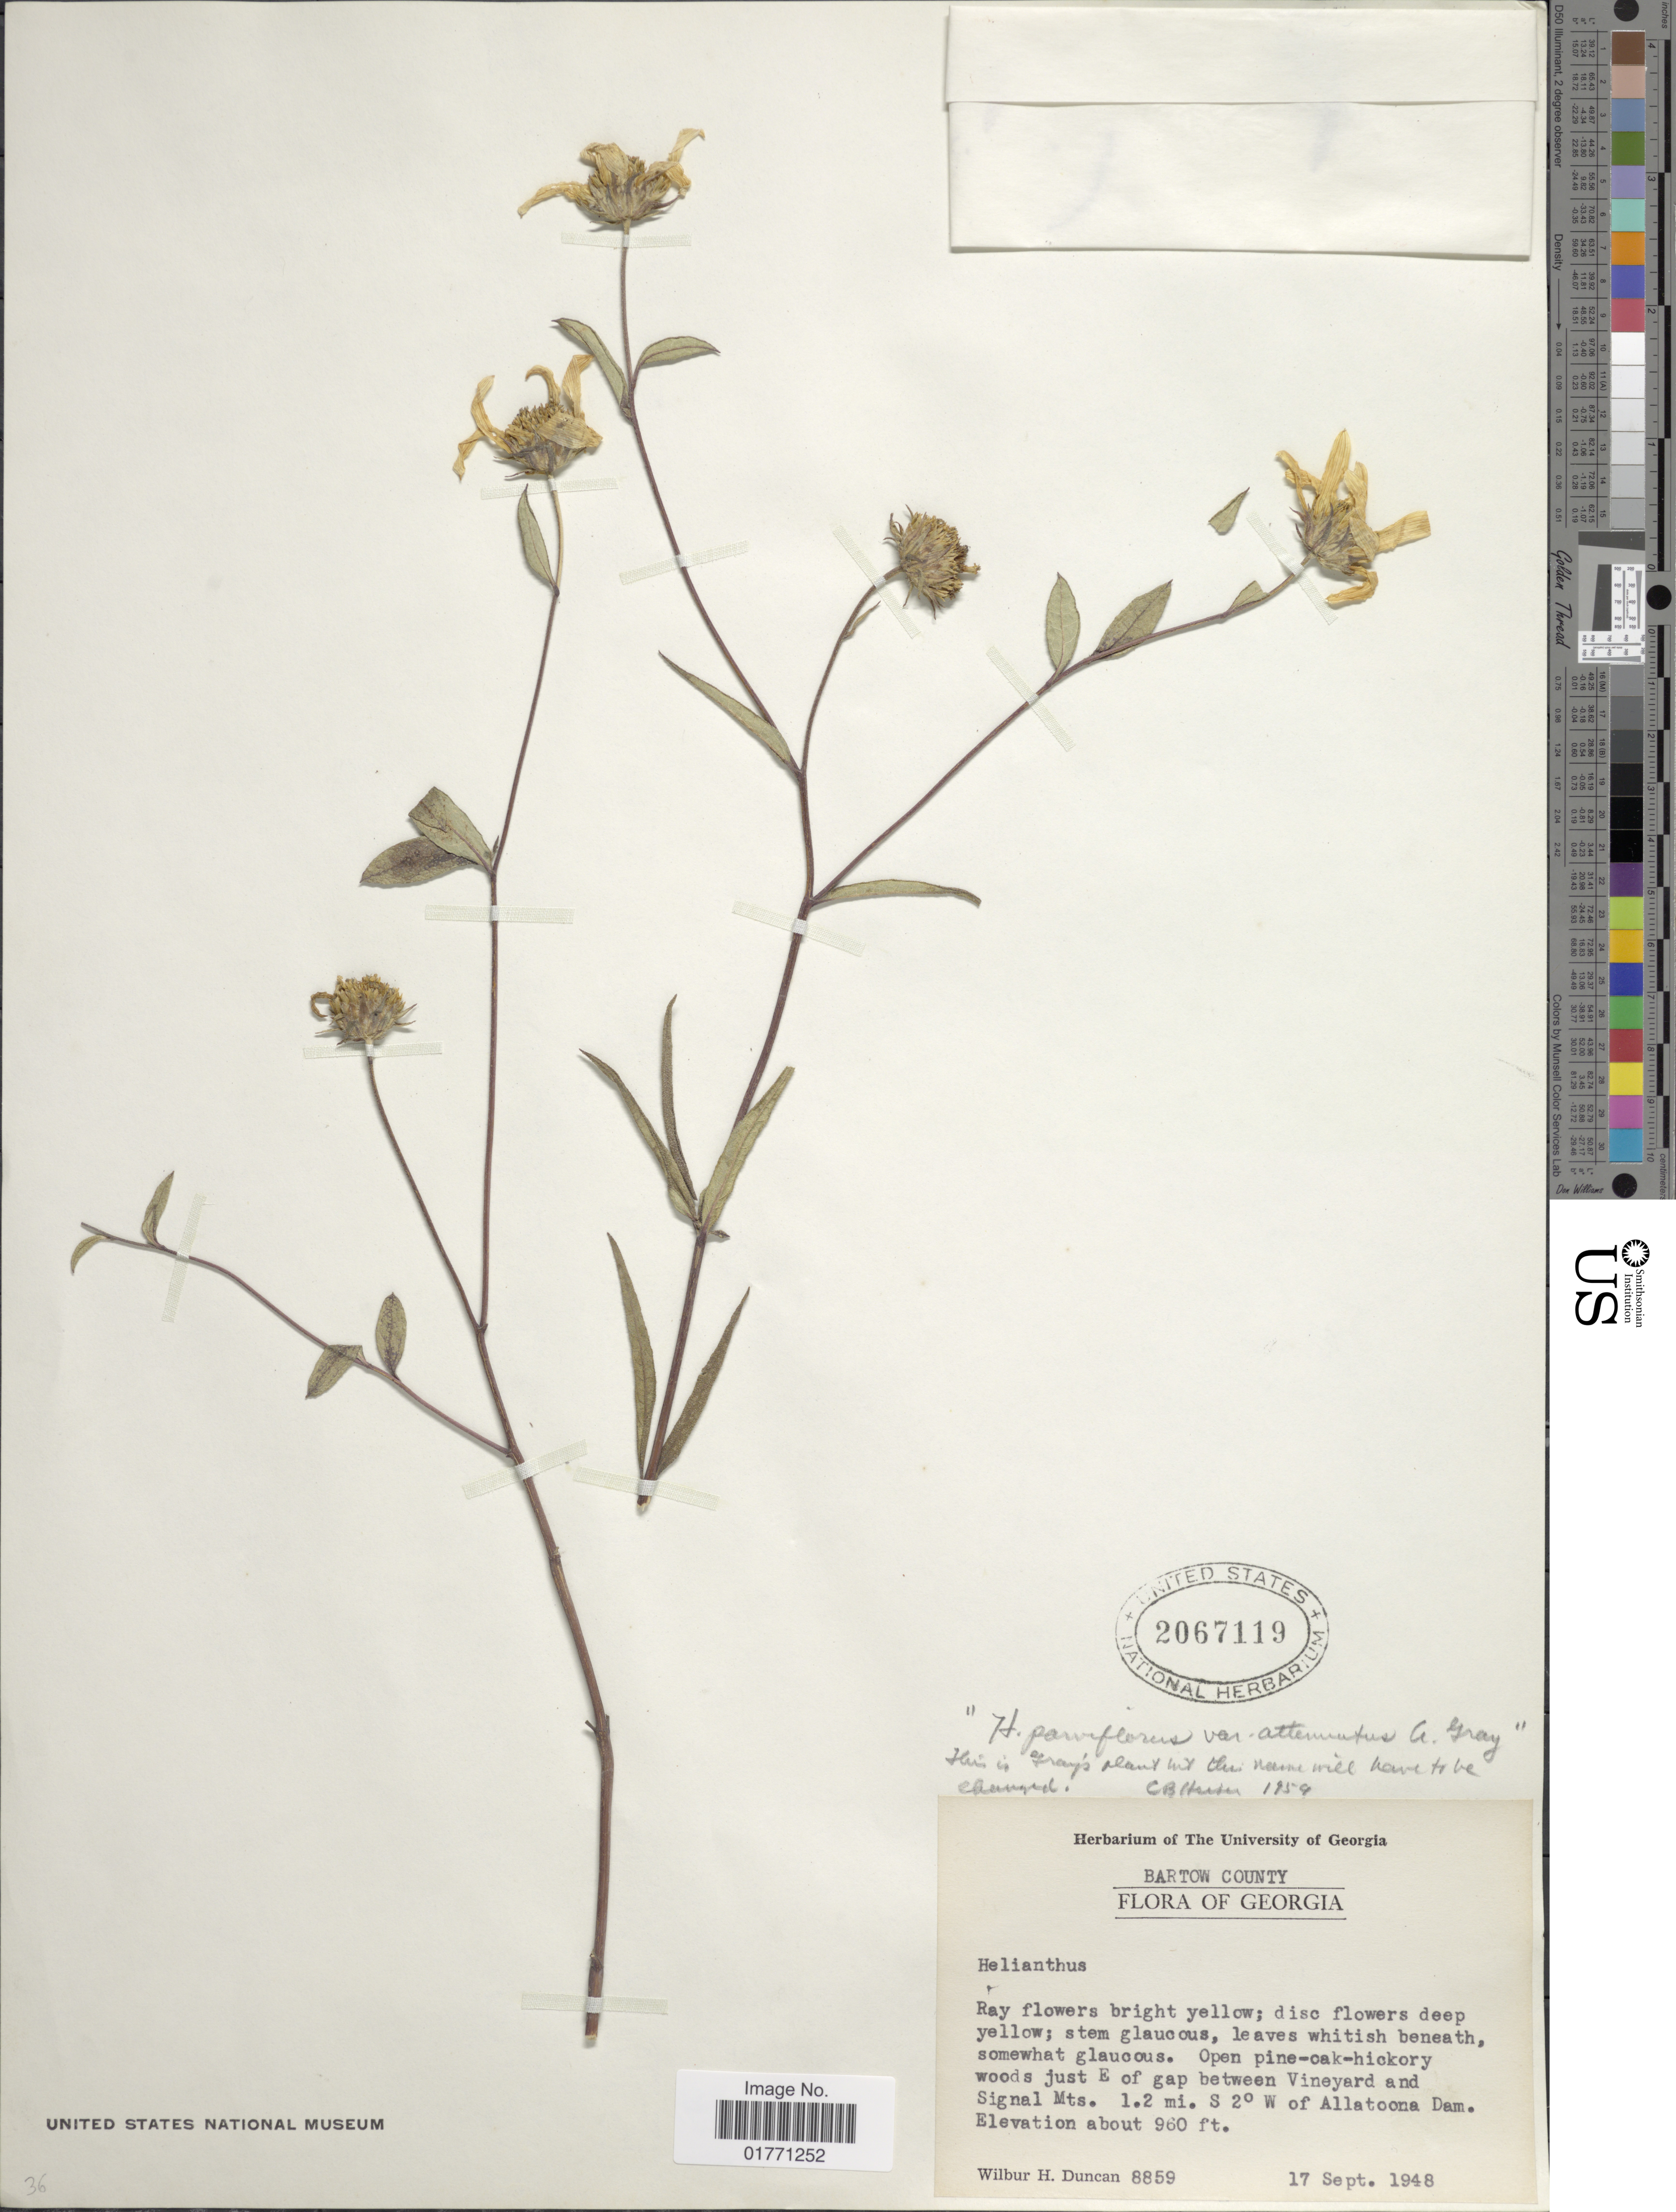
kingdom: Plantae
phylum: Tracheophyta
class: Magnoliopsida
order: Asterales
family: Asteraceae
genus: Helianthus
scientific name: Helianthus parviflorus var. attenuatus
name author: A. Gray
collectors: W. H. Duncan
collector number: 8859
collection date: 1948-09-17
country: United States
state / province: Georgia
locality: Barton County, open pine-oak-hickory woods just E of gap between Vineyard and Signal Mts. 1.2 mi.S. 2 degrees W of Allatoona Dam.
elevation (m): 293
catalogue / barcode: US 2067119